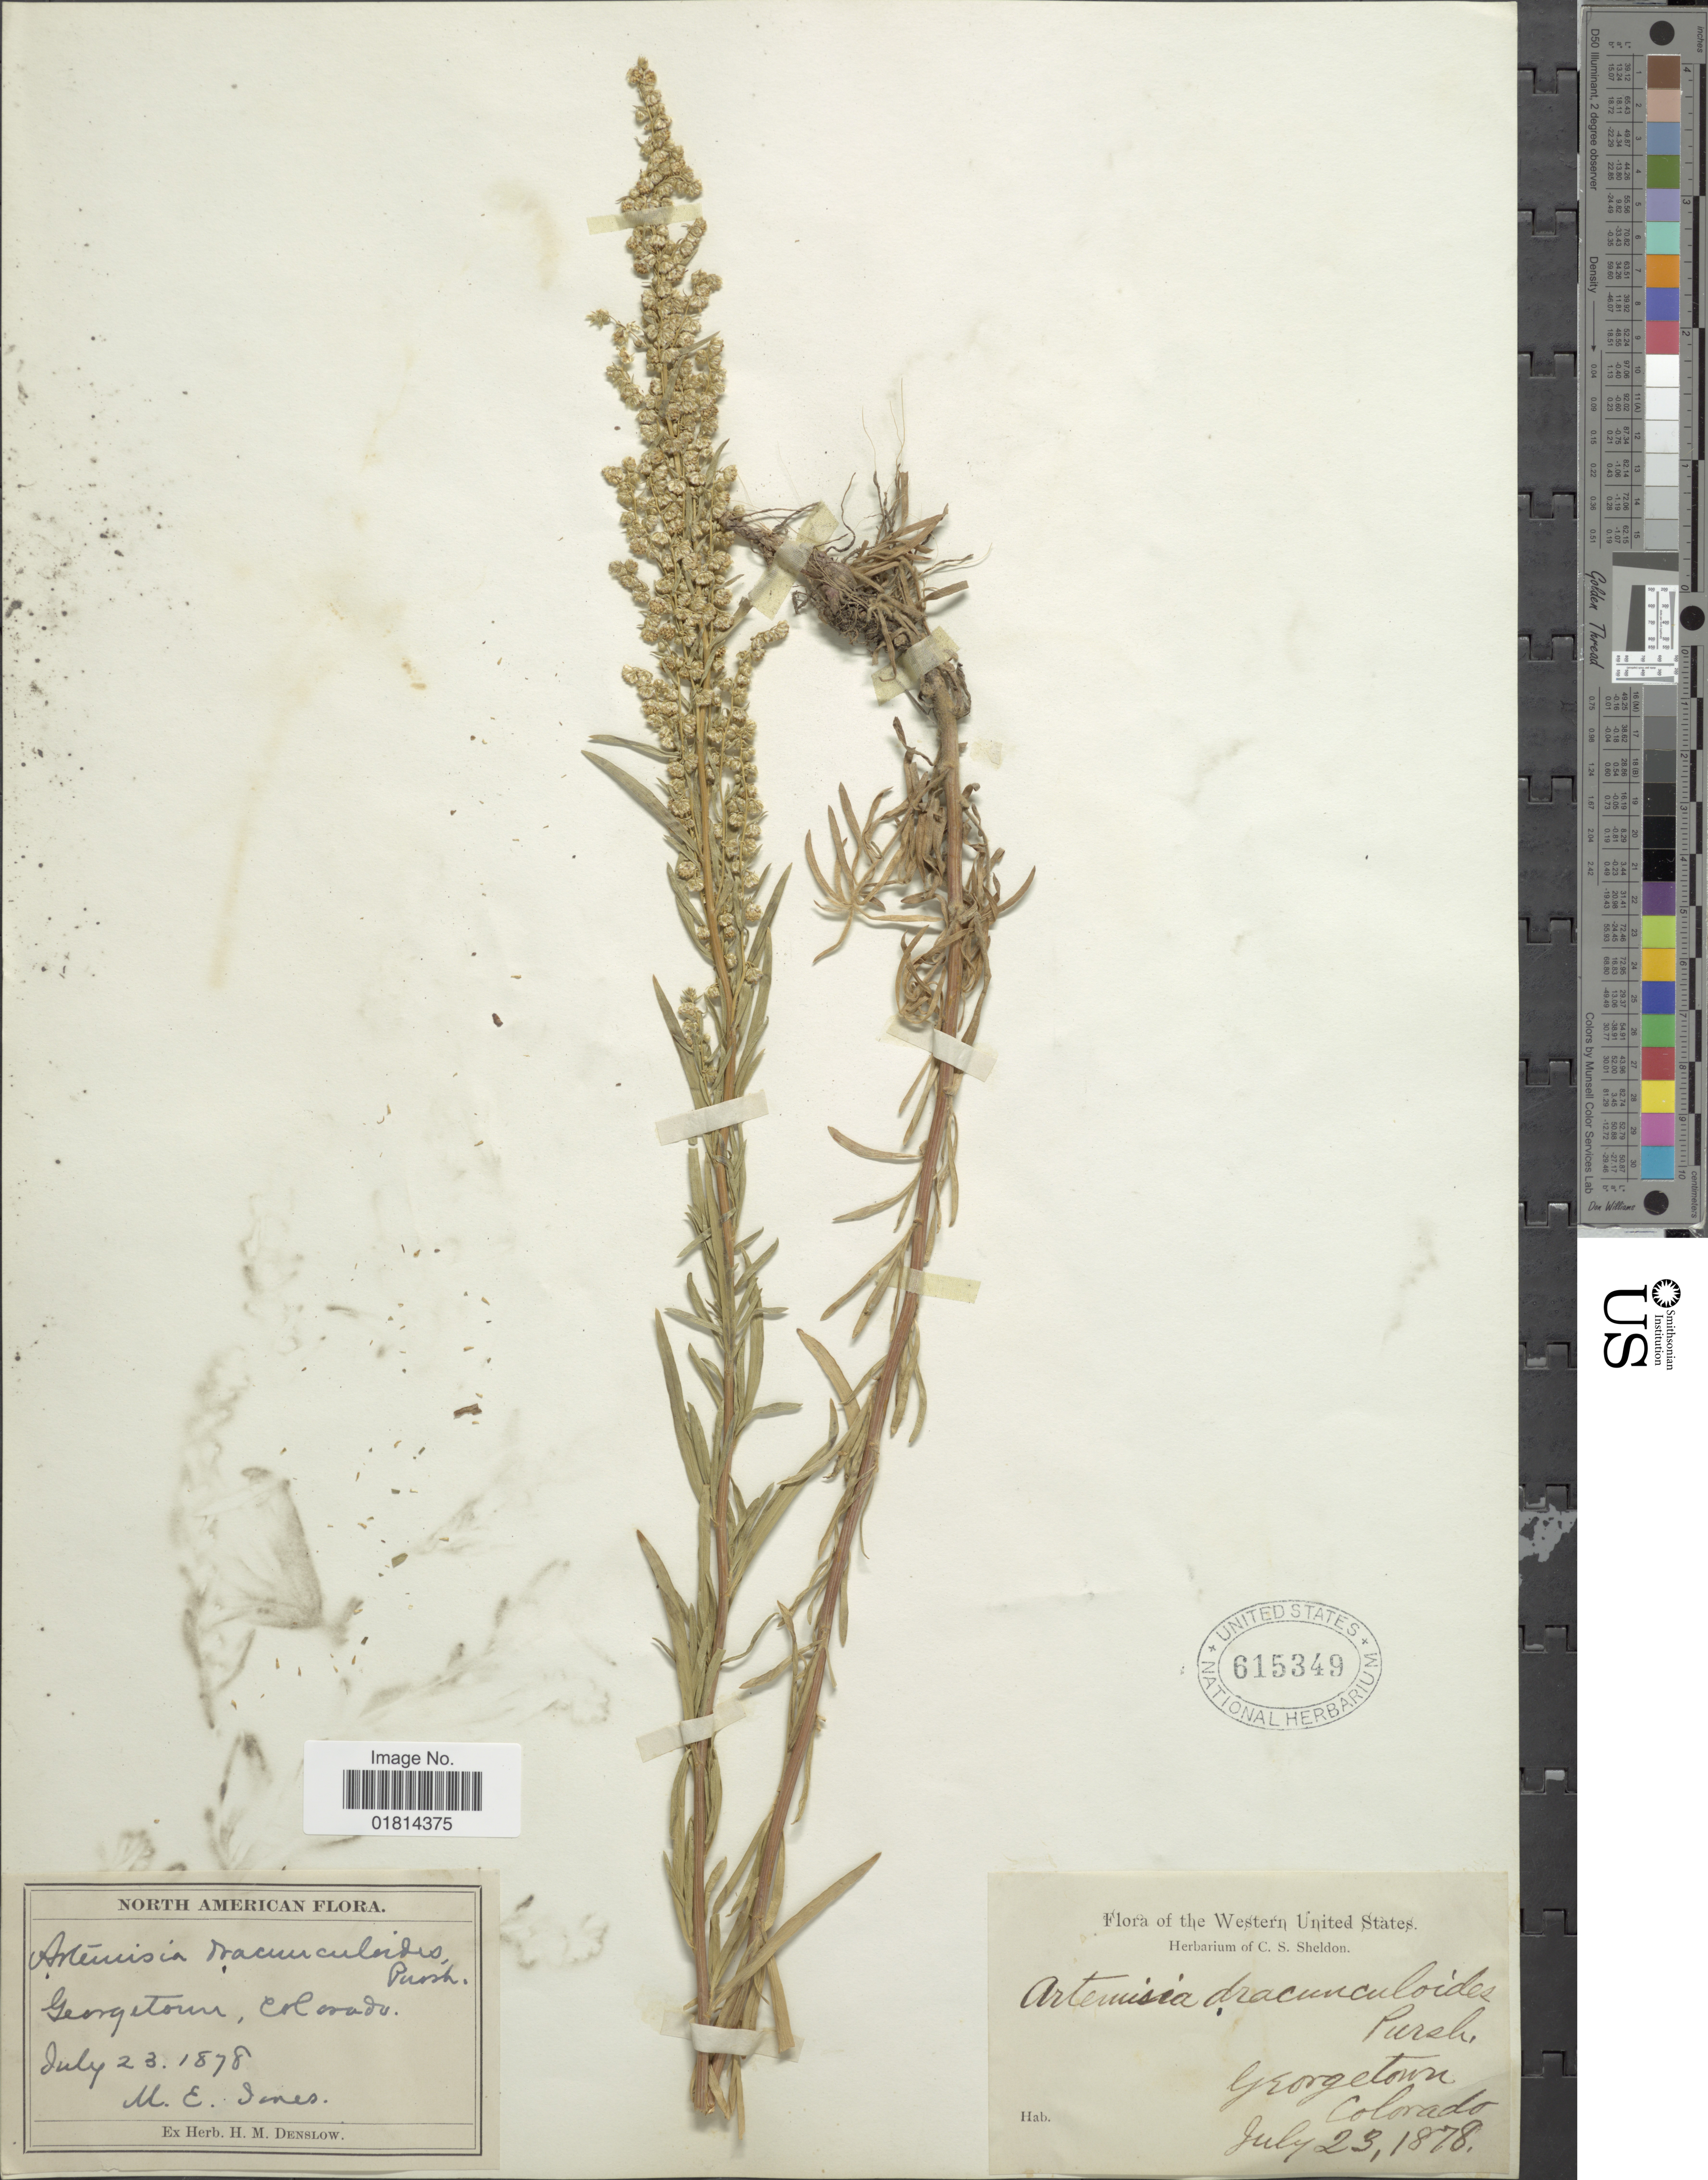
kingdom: Plantae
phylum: Tracheophyta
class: Magnoliopsida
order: Asterales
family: Asteraceae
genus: Artemisia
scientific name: Artemisia aromatica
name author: A. Nelson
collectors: M. E. Jones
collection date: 1878-07-23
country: United States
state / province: Colorado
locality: Georgetown, Colorado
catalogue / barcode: US 615349